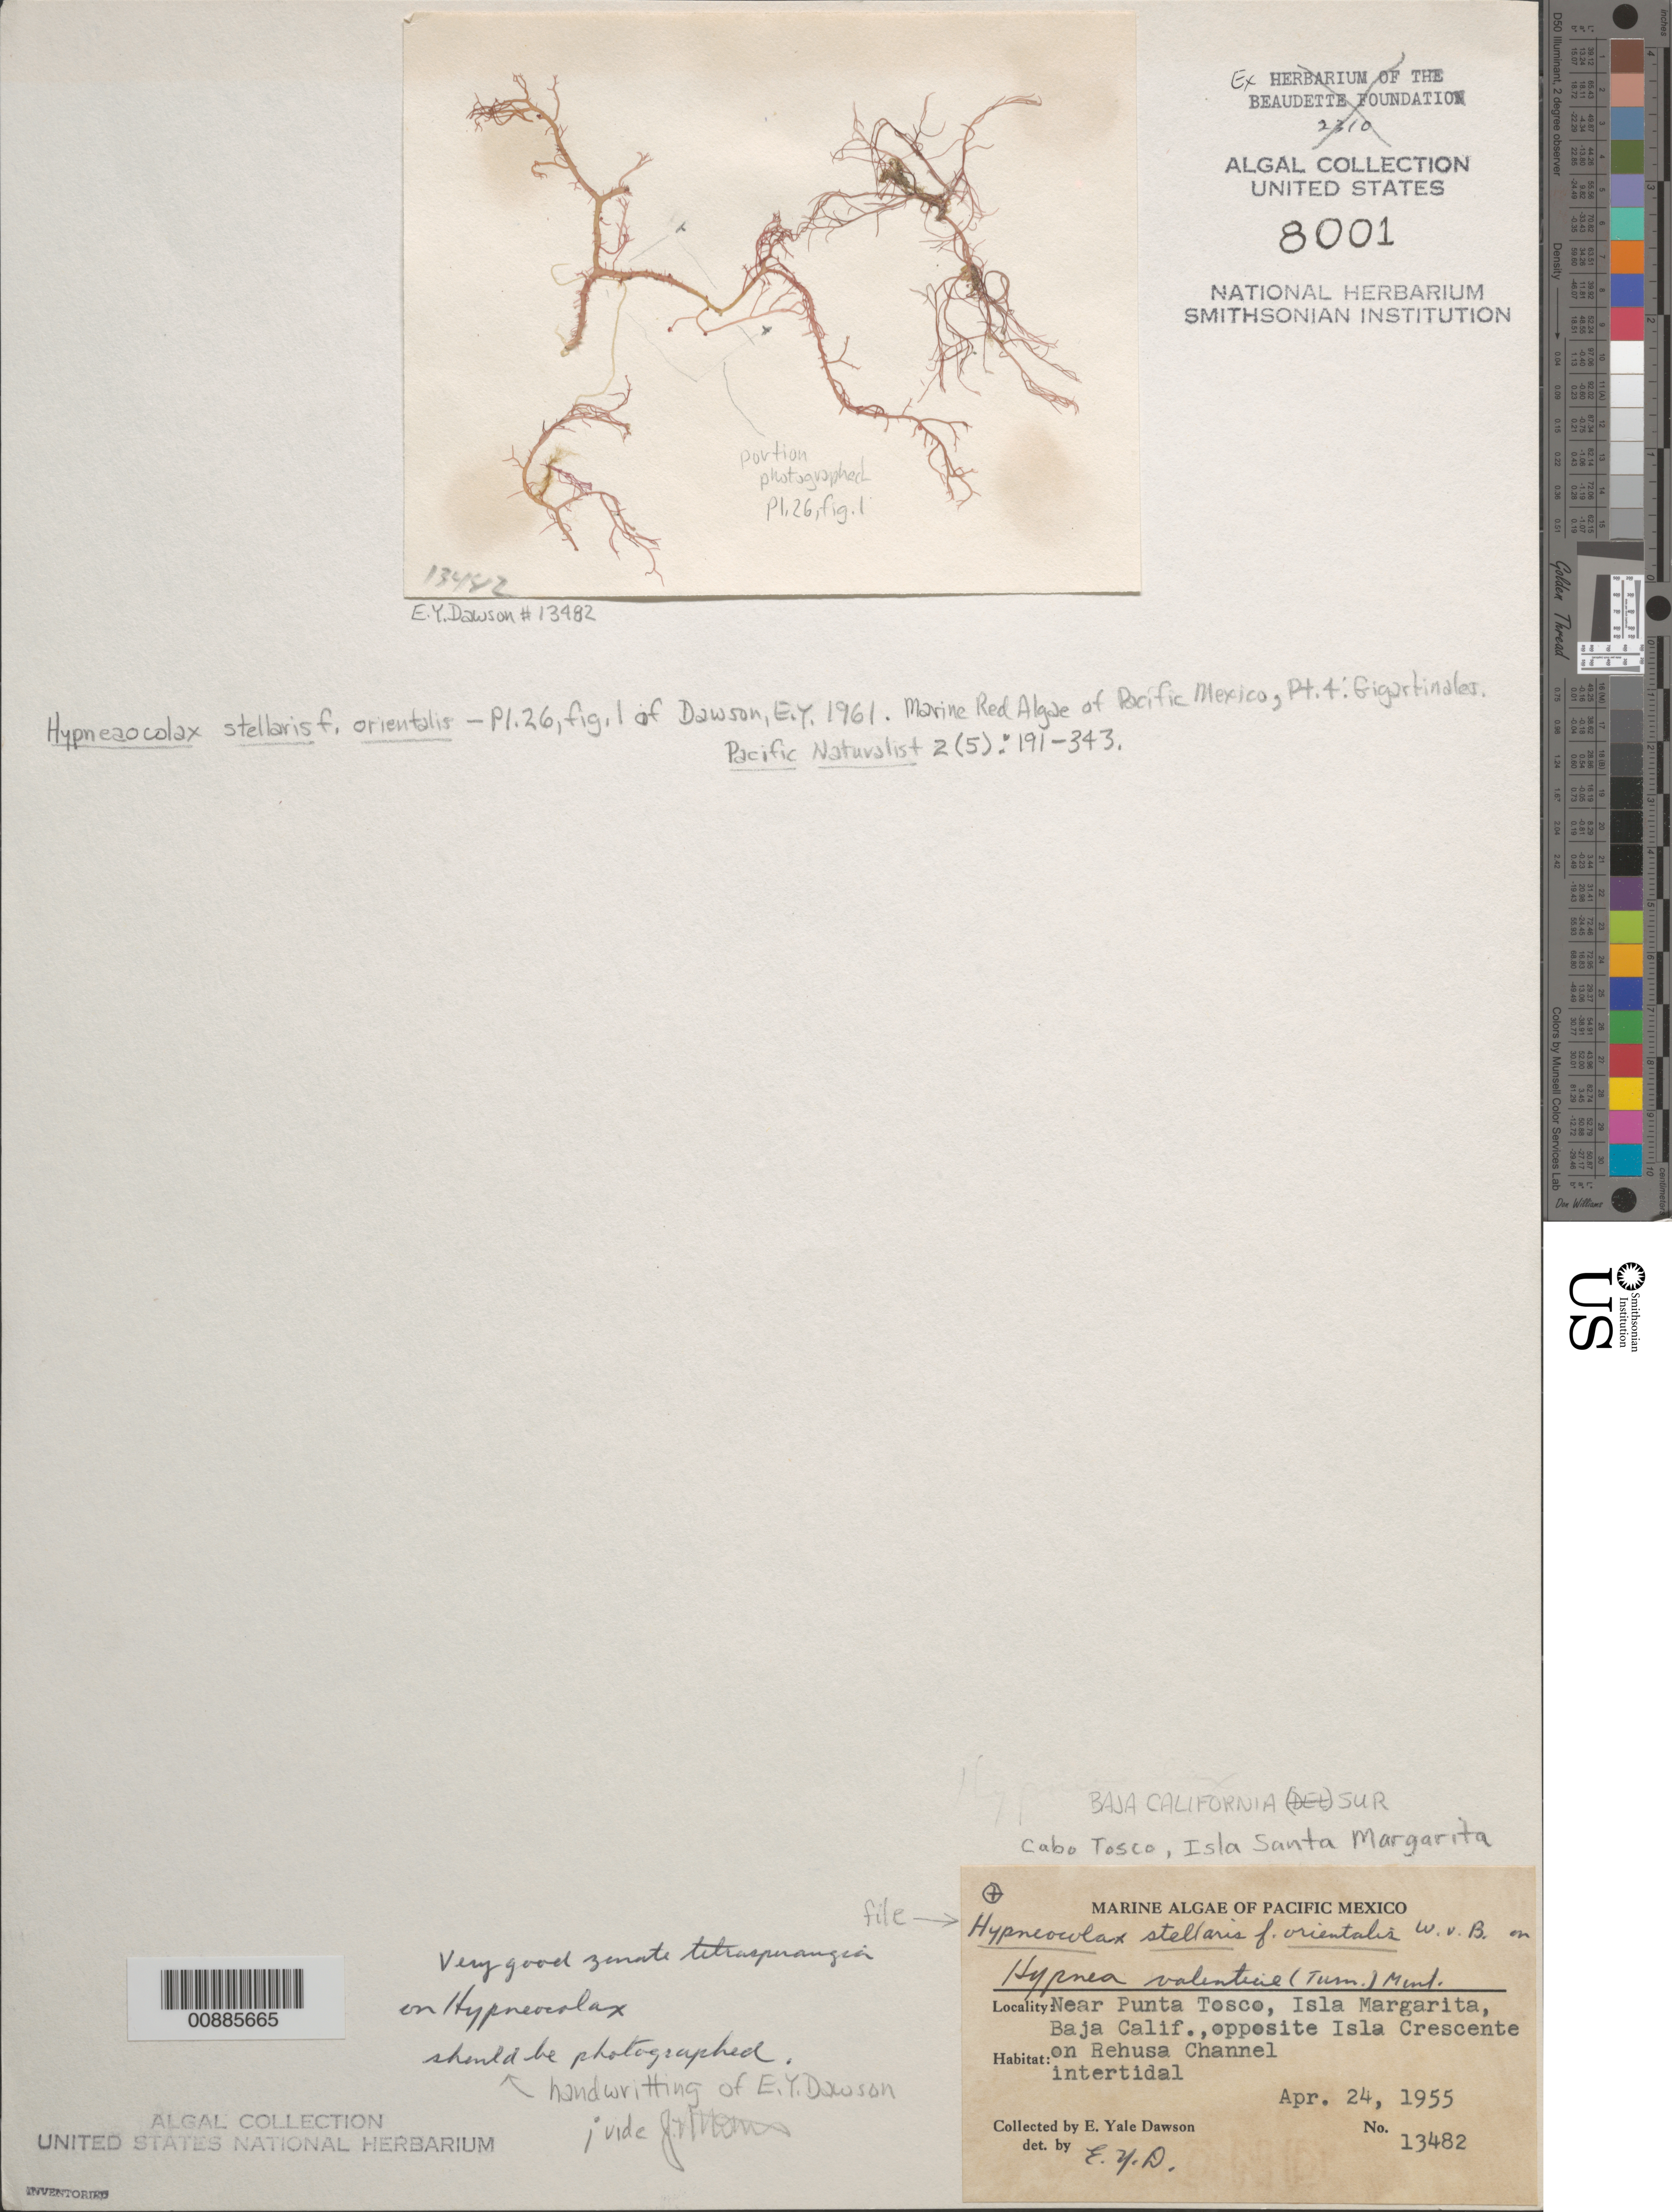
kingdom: Plantae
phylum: Rhodophyta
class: Florideophyceae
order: Gigartinales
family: Cystocloniaceae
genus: Hypneocolax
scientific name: Hypneocolax stellaris f. orientalis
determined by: Dawson, E. Y.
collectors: E. Y. Dawson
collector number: EYD 13482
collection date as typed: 24 Apr 1955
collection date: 1955-04-24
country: Mexico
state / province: Baja California Sur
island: Isla Santa Margarita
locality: Rehusa Channel opposite Isla Crescente, near Cabo Tosco (Punta Tosco)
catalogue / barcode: US 8001